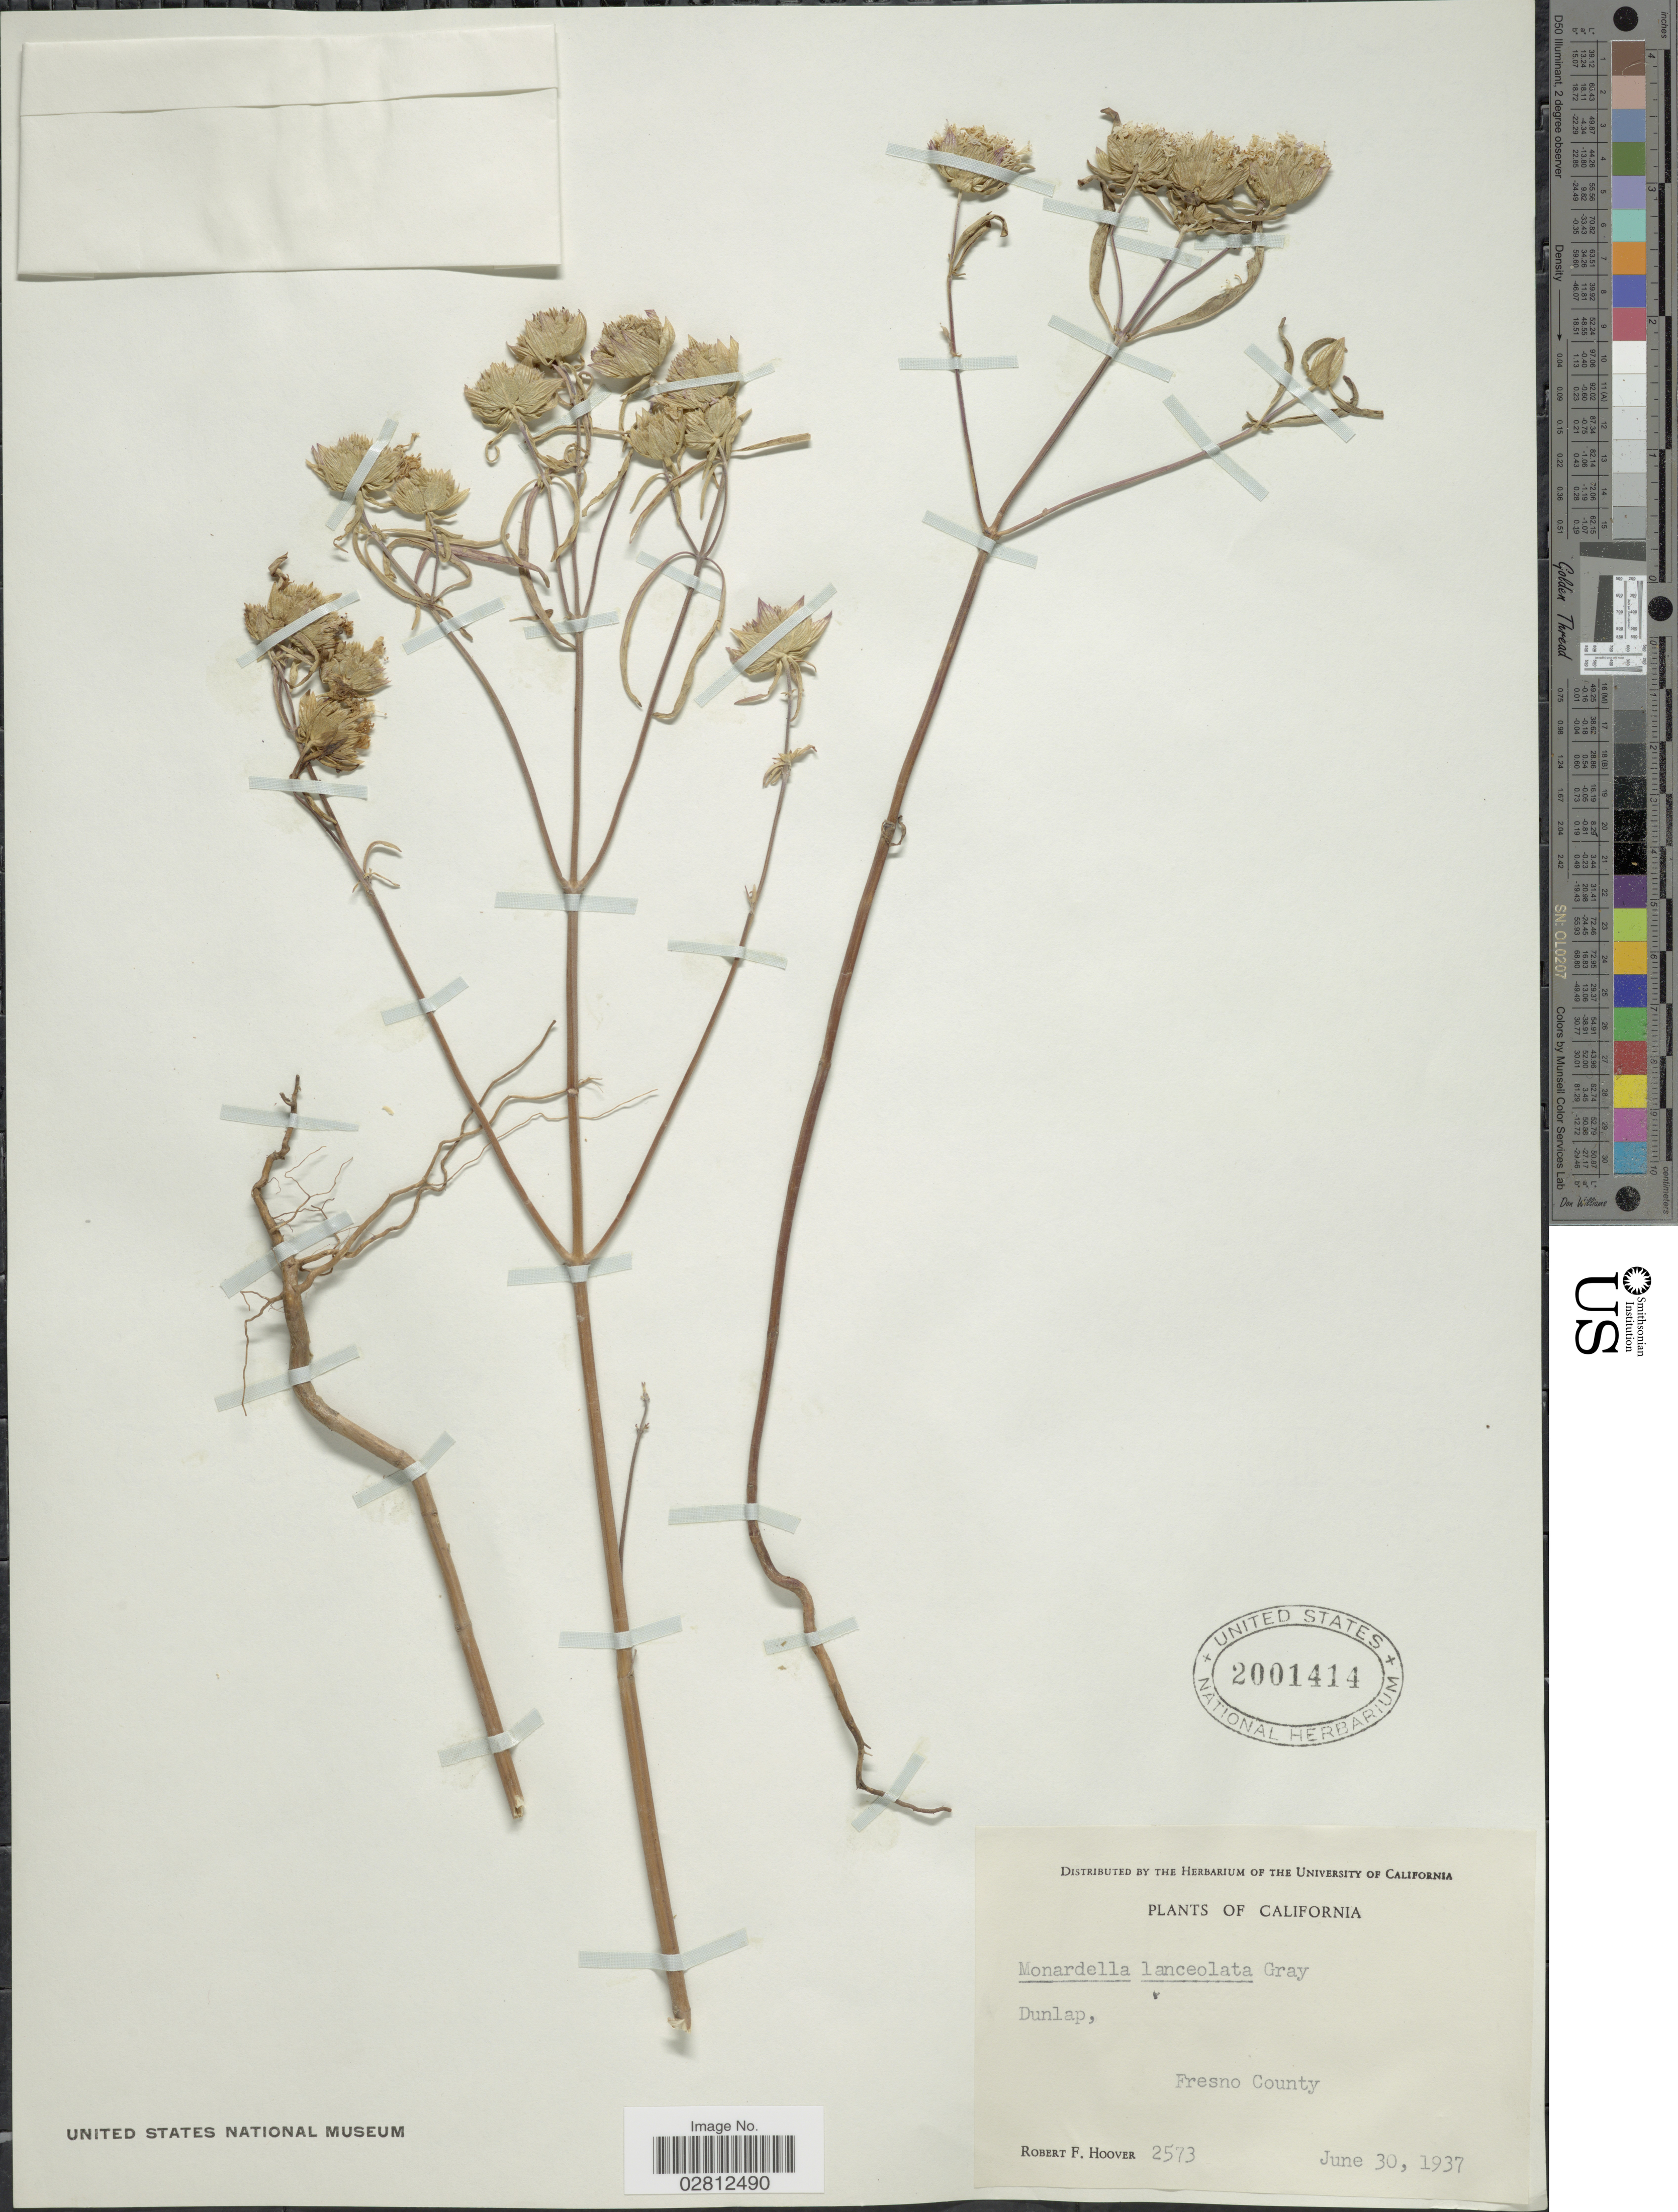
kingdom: Plantae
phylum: Tracheophyta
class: Magnoliopsida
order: Lamiales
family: Lamiaceae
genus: Monardella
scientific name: Monardella lanceolata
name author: A. Gray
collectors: R. F. Hoover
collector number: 2573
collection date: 1937-06-30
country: United States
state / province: California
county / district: Fresno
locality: Dunlap, Fresno County.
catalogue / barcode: US 2001414